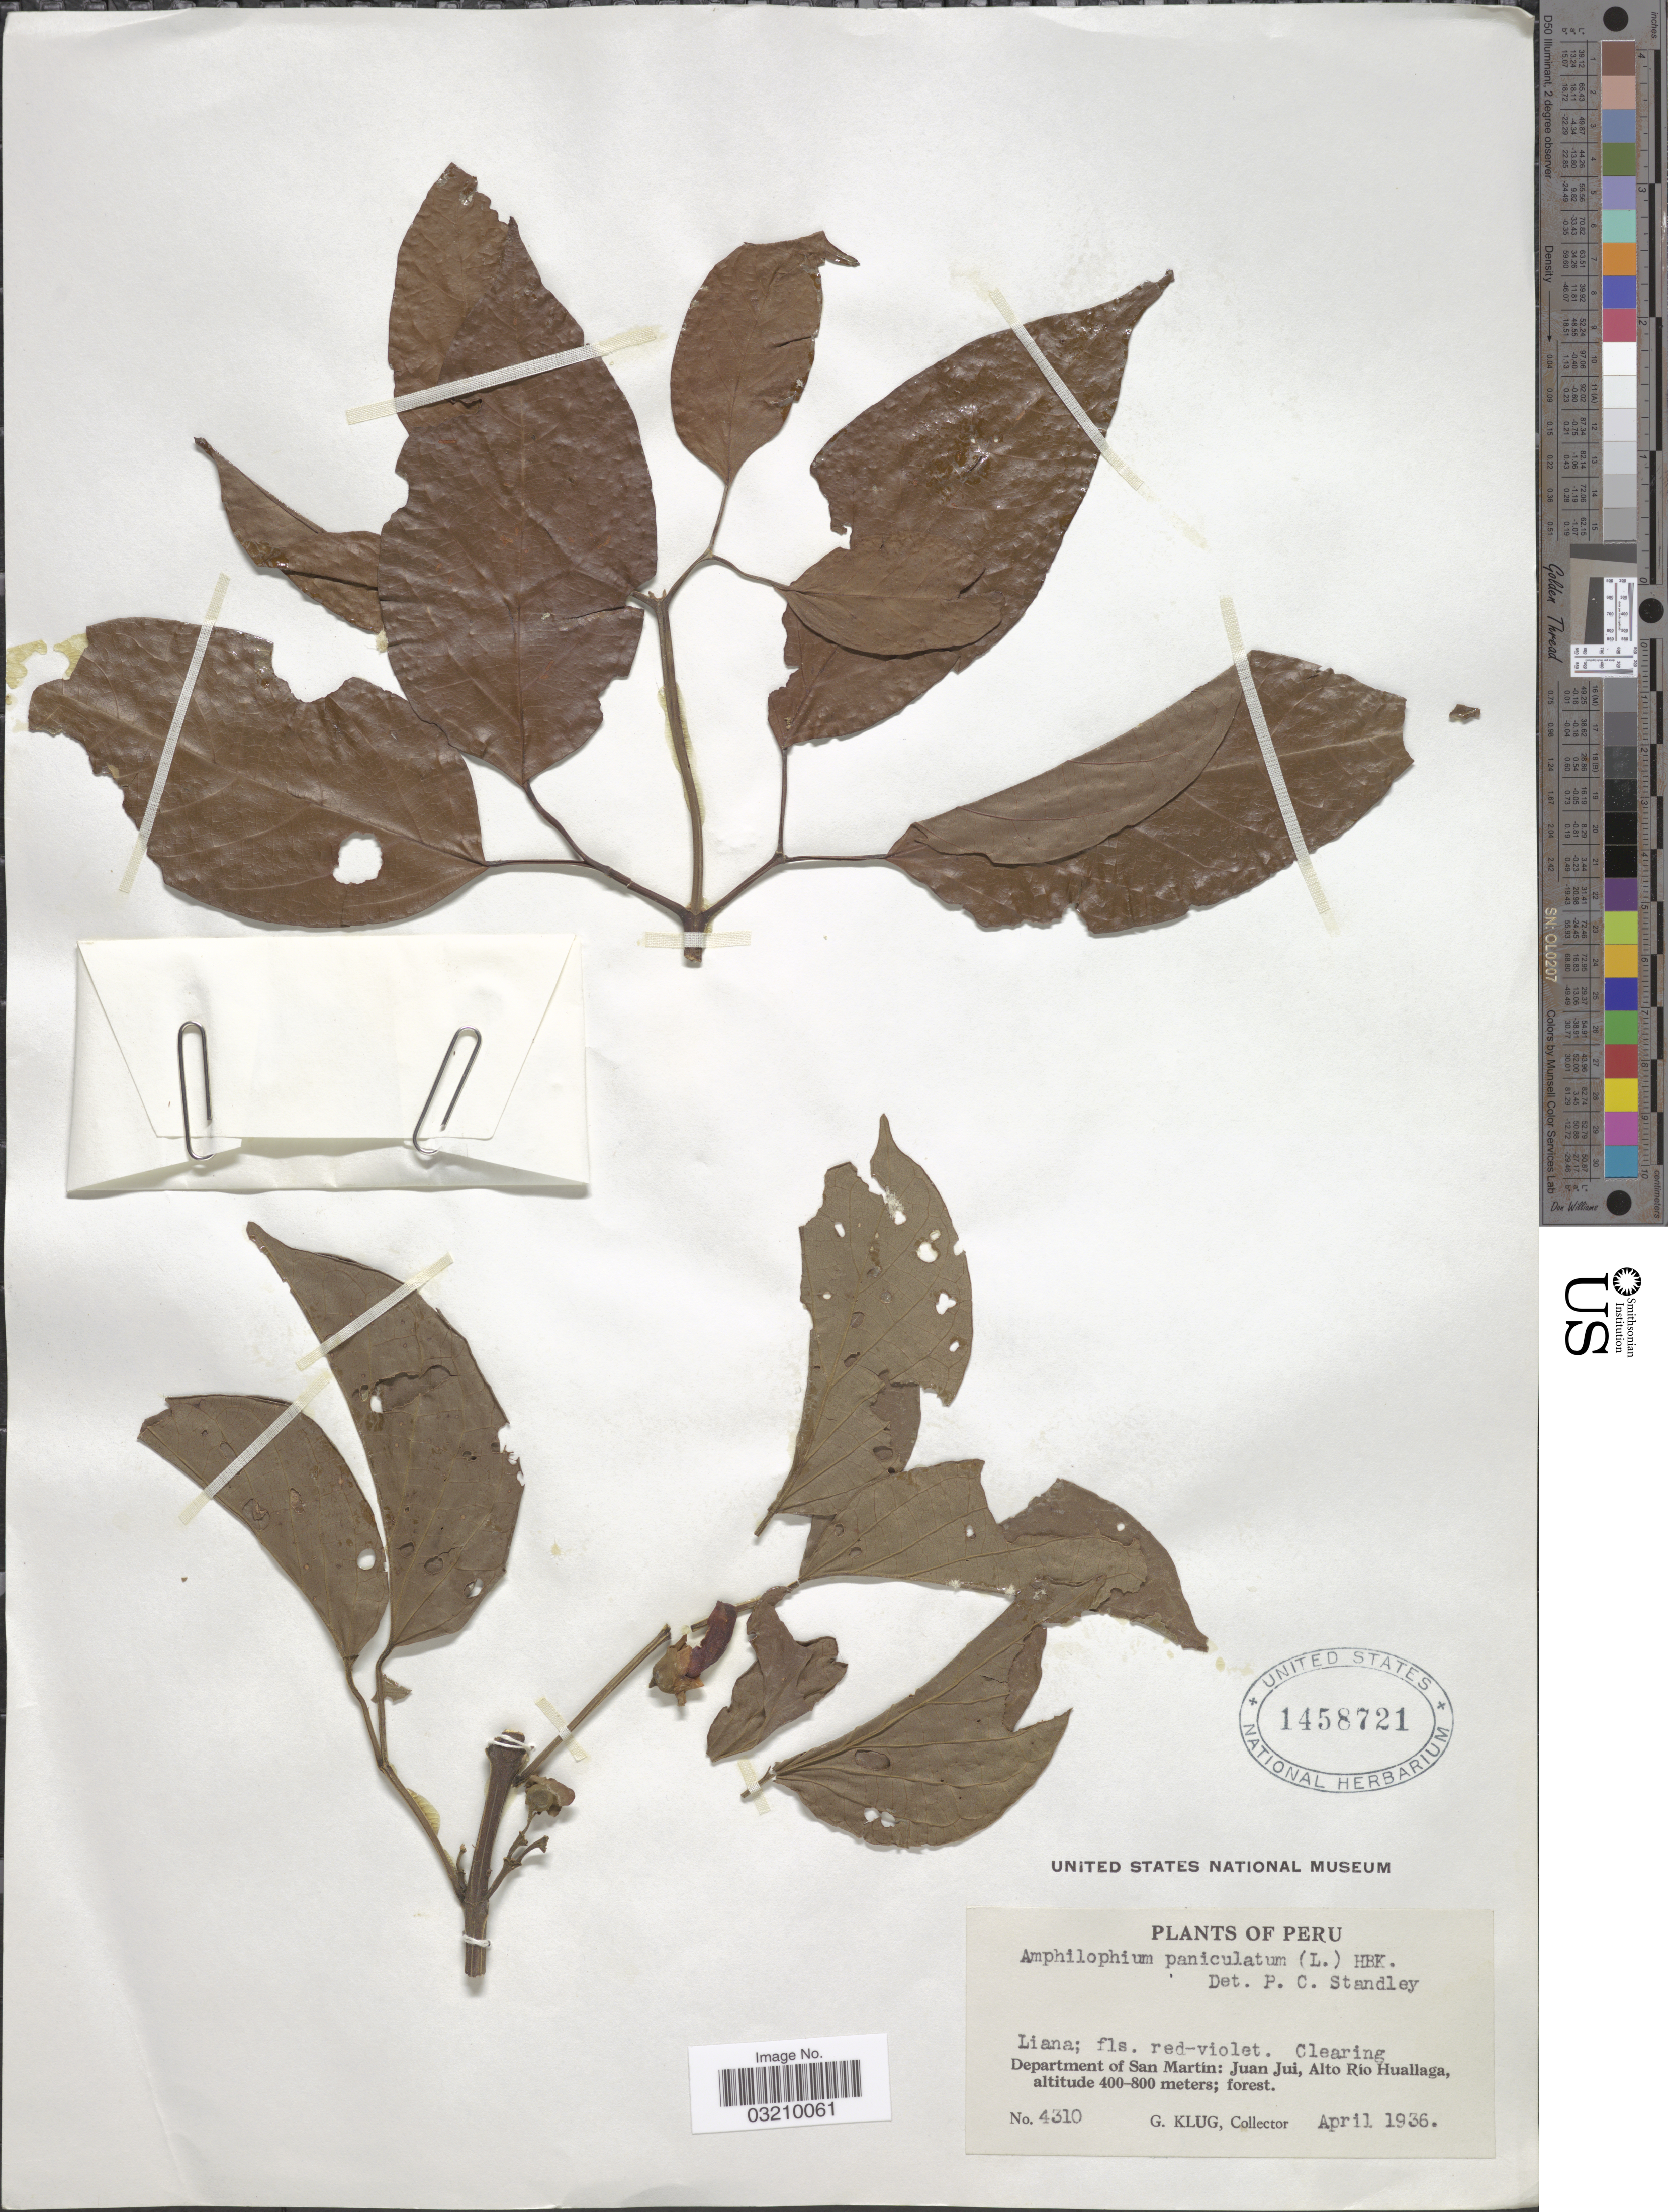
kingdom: Plantae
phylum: Tracheophyta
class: Magnoliopsida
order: Lamiales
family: Bignoniaceae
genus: Amphilophium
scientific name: Amphilophium paniculatum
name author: (L.) Kunth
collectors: G. Klug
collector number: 4310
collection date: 1936-04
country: Peru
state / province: San Martín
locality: Department of San Martin: Juan Jui, Alto Río Huallaga.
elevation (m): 400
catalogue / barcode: US 1458721